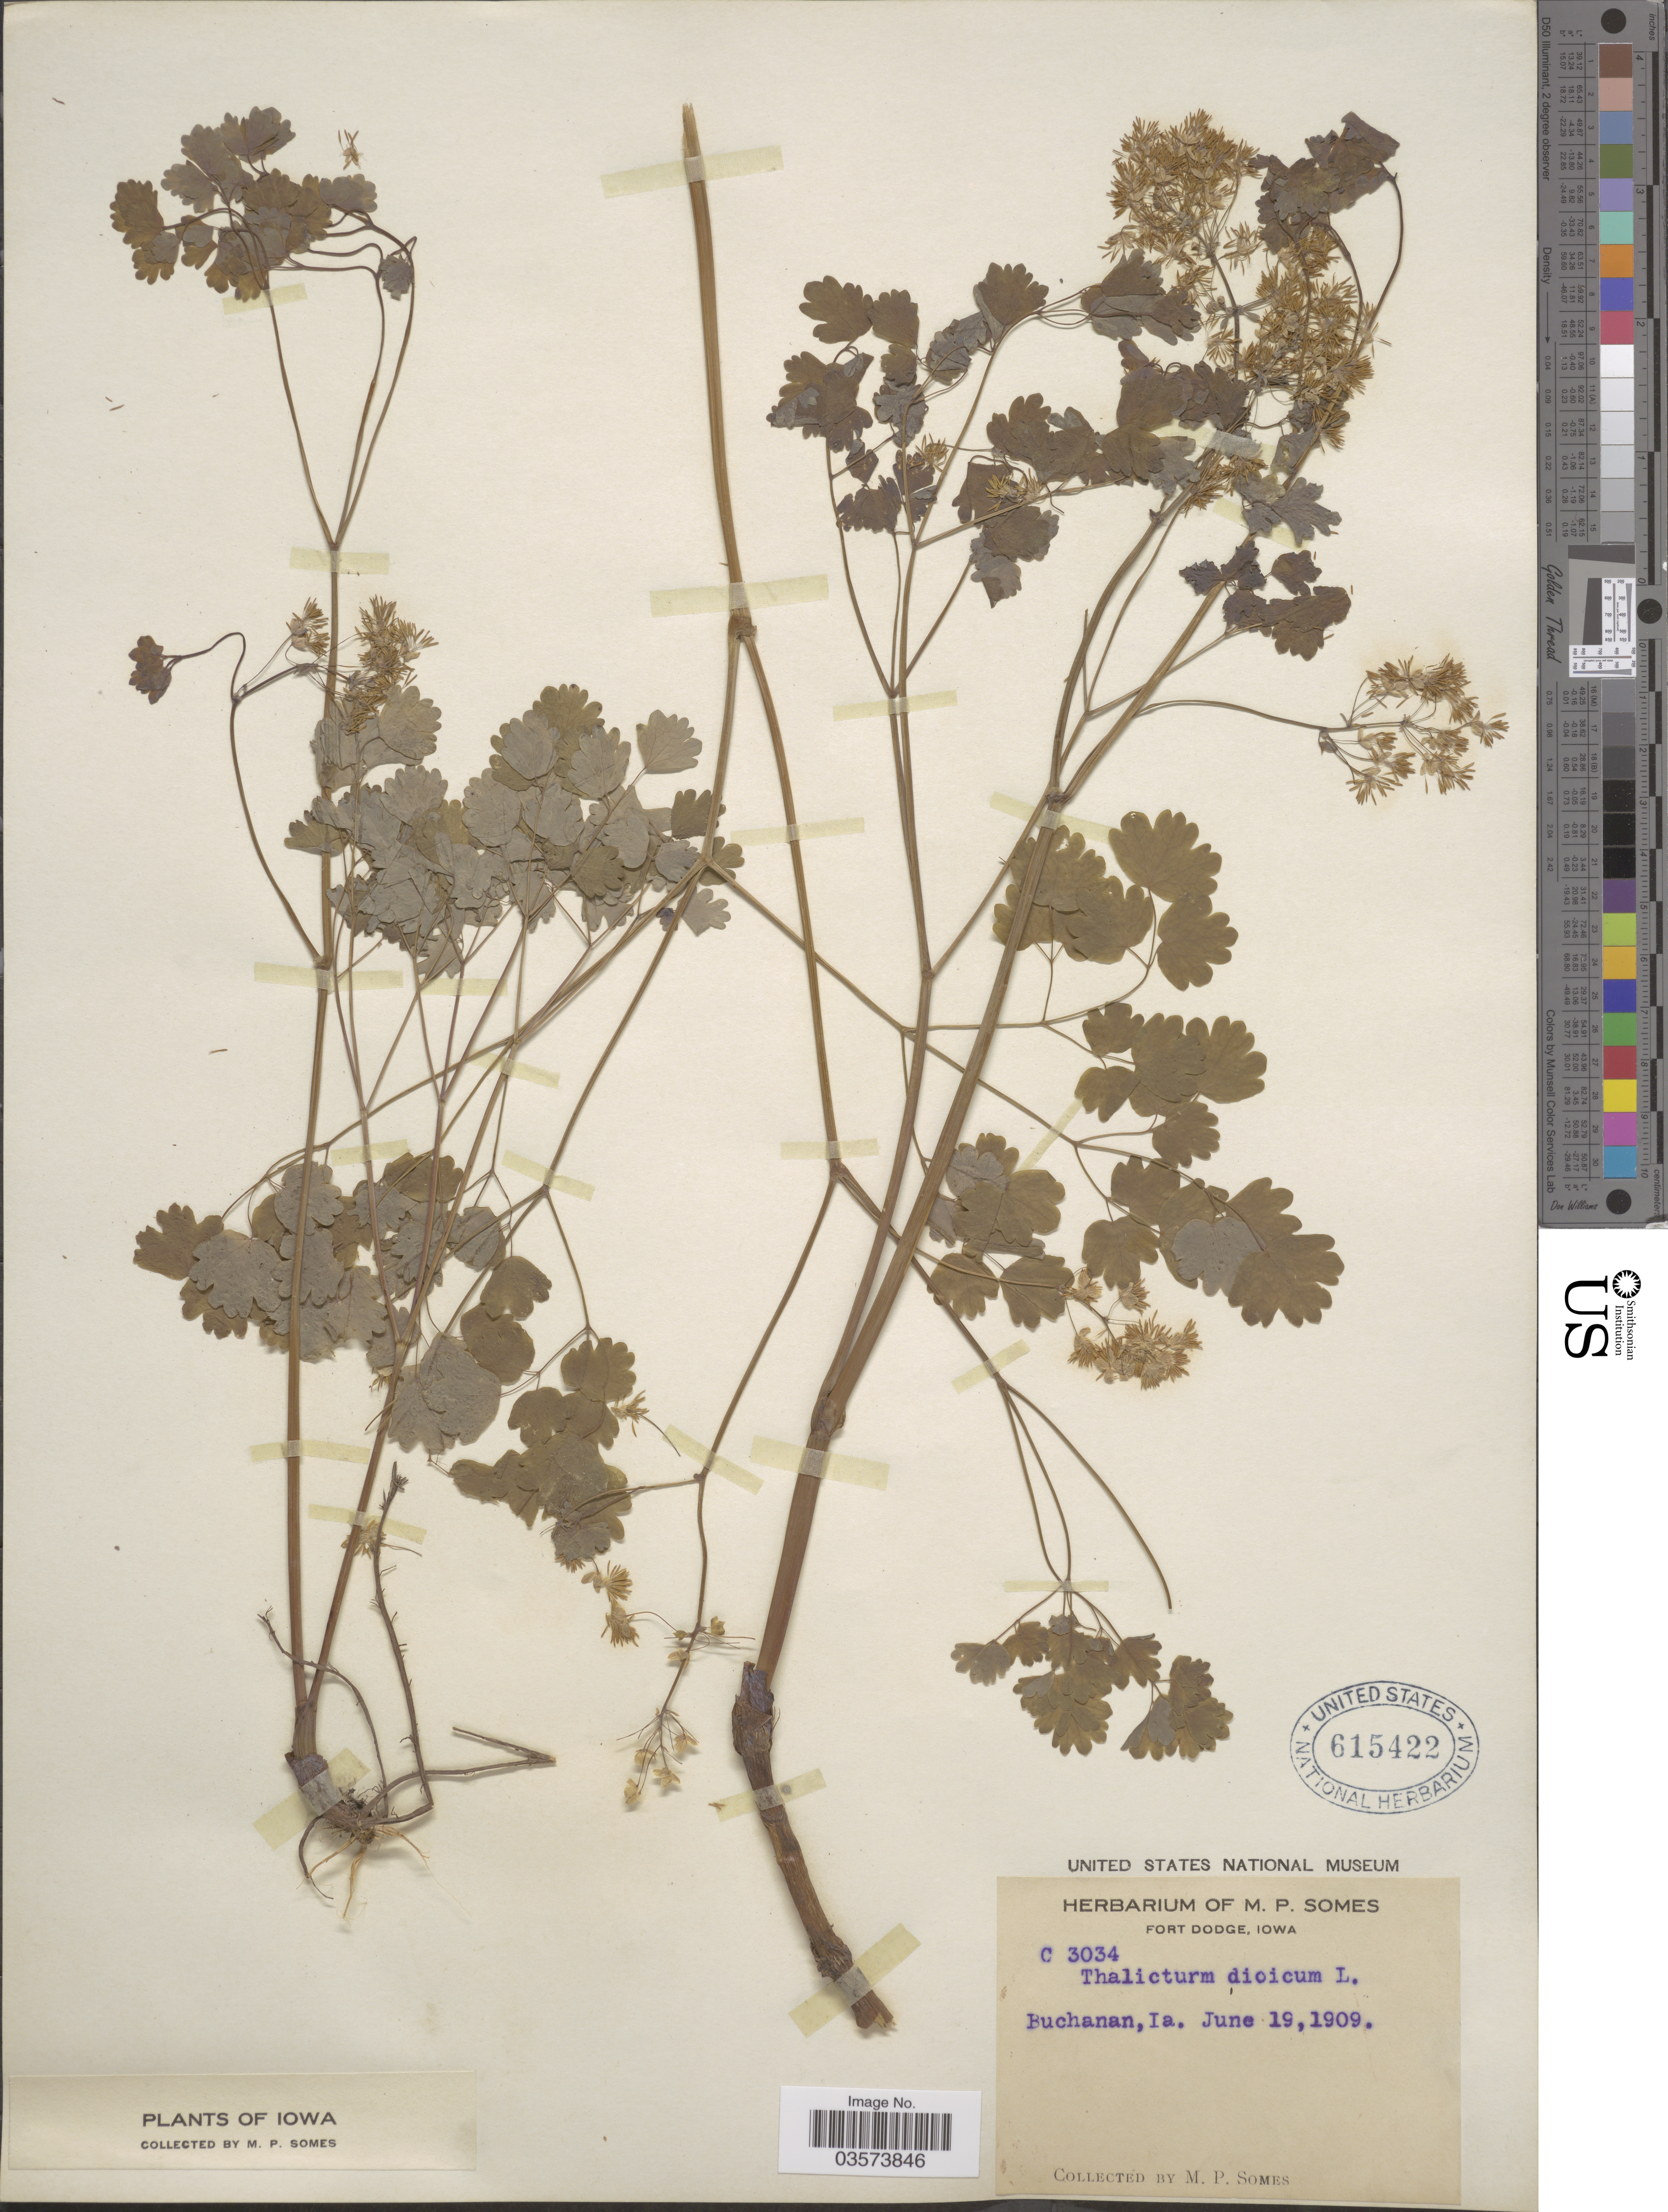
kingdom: Plantae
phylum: Tracheophyta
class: Magnoliopsida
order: Ranunculales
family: Ranunculaceae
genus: Thalictrum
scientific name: Thalictrum dioicum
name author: L.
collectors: M. Somes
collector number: C3034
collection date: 1909-06-19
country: United States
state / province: Iowa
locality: Fort Dodge. Buchanan.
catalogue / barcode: US 615422